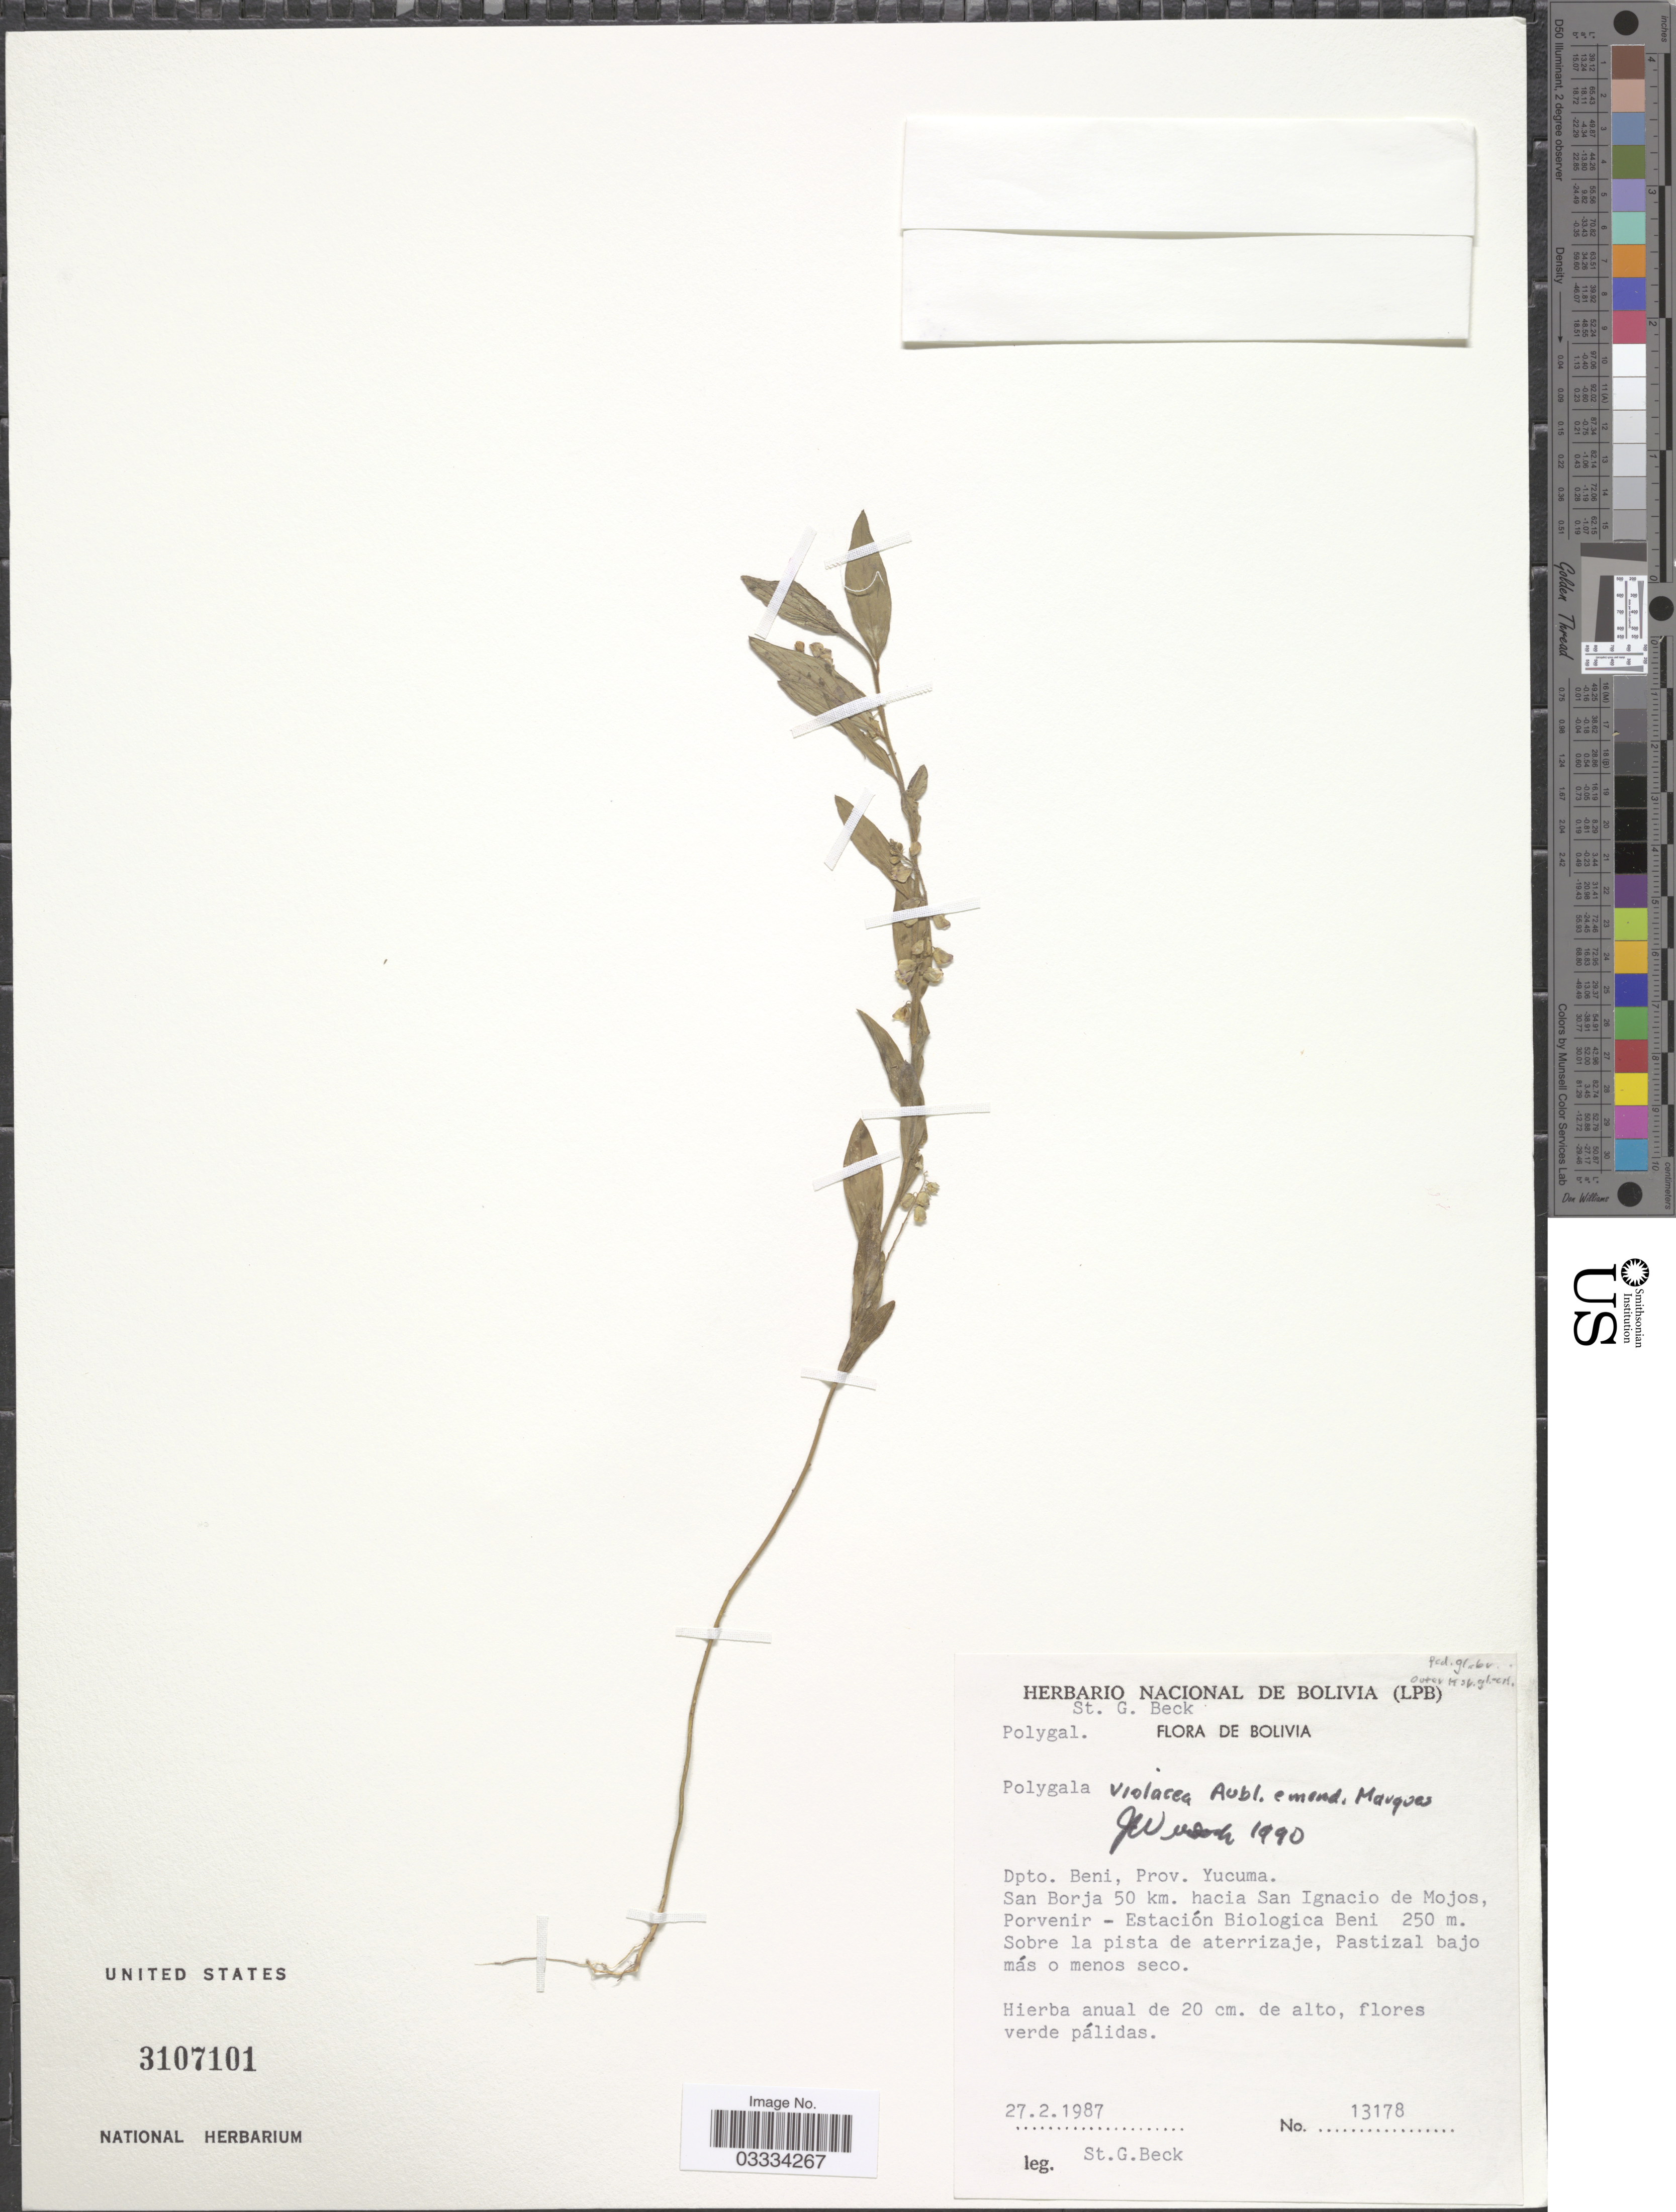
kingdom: Plantae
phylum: Tracheophyta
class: Magnoliopsida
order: Fabales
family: Polygalaceae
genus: Asemeia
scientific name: Asemeia violacea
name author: (Aubl.) J.F.B. Pastore & J.R. Abbott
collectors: S. G. Beck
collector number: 13178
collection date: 1987-02-27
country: Bolivia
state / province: Beni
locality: Dpto. Beni, Prov. Yucuma. San Borja 50 km. hacia San Ignacio de Mojos, Porvenir- Estación Biologica Beni.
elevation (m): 250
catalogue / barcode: US 3107101